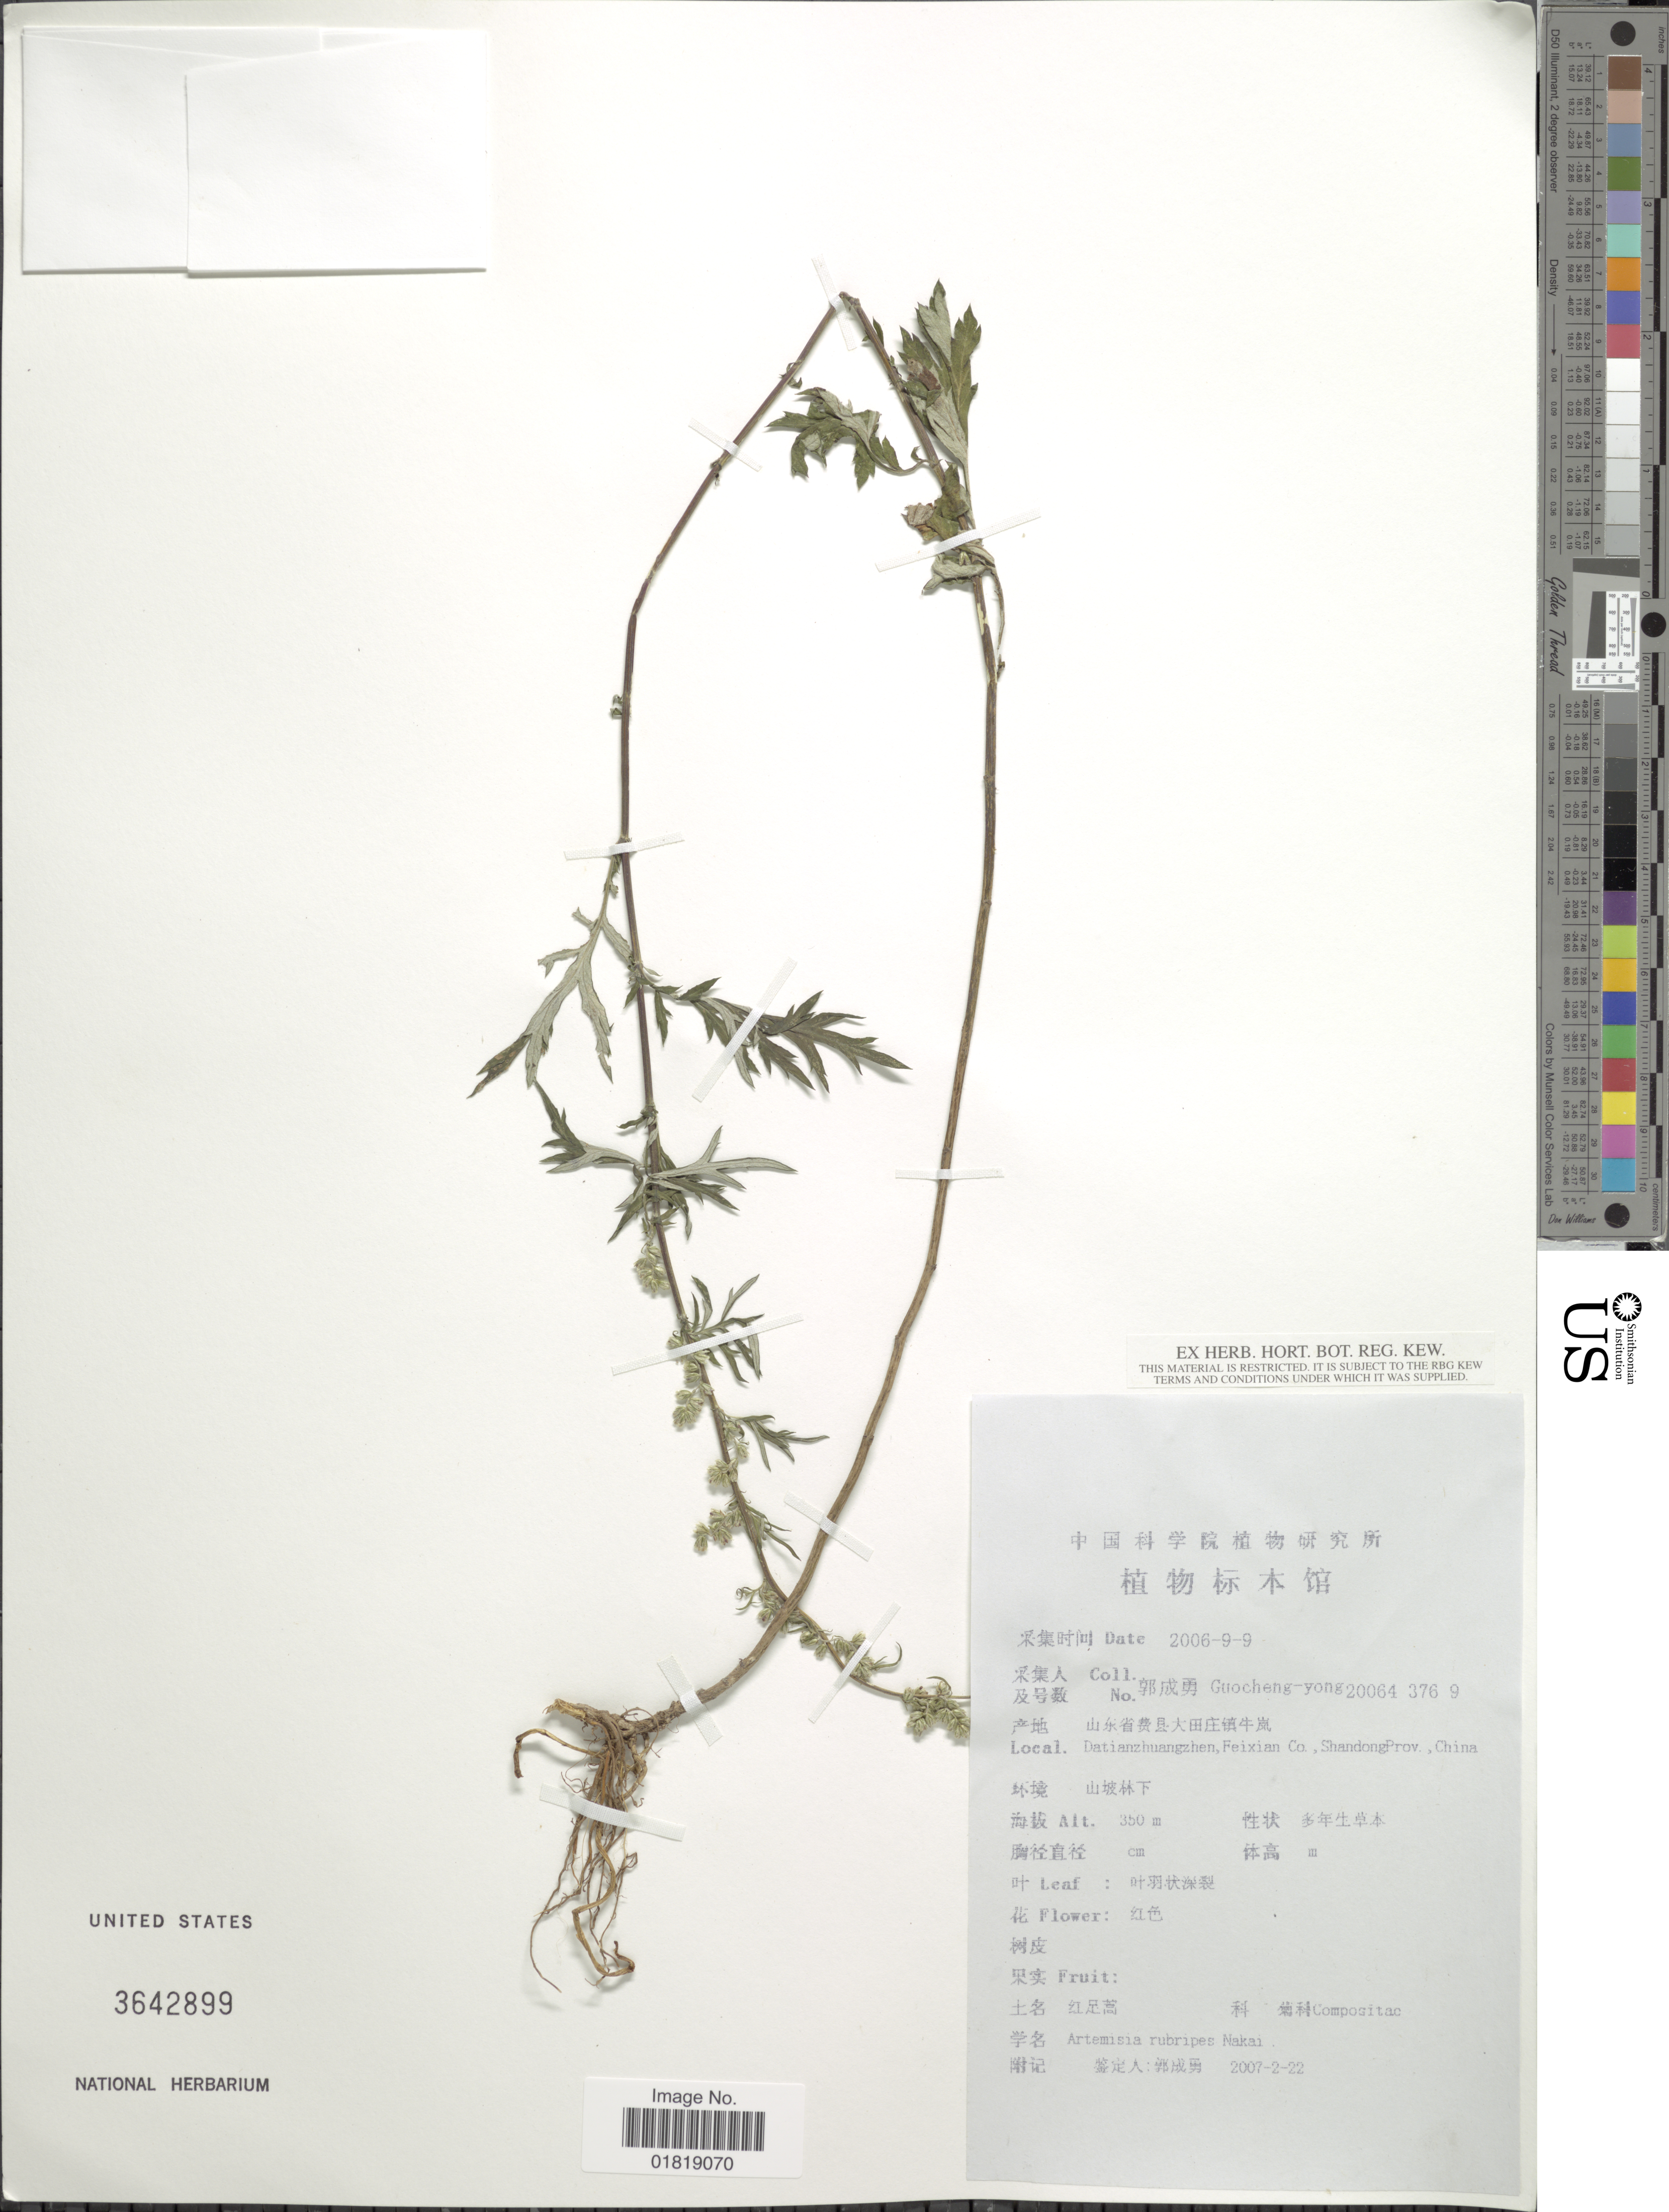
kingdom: Plantae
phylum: Tracheophyta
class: Magnoliopsida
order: Asterales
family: Asteraceae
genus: Artemisia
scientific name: Artemisia rubripes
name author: Nakai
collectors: Guo cheng-yong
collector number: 20064-376-9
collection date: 2006-09-09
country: China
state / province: Shandong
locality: Datianzhuangzhen, Feixian Co.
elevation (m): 350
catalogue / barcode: US 3642899